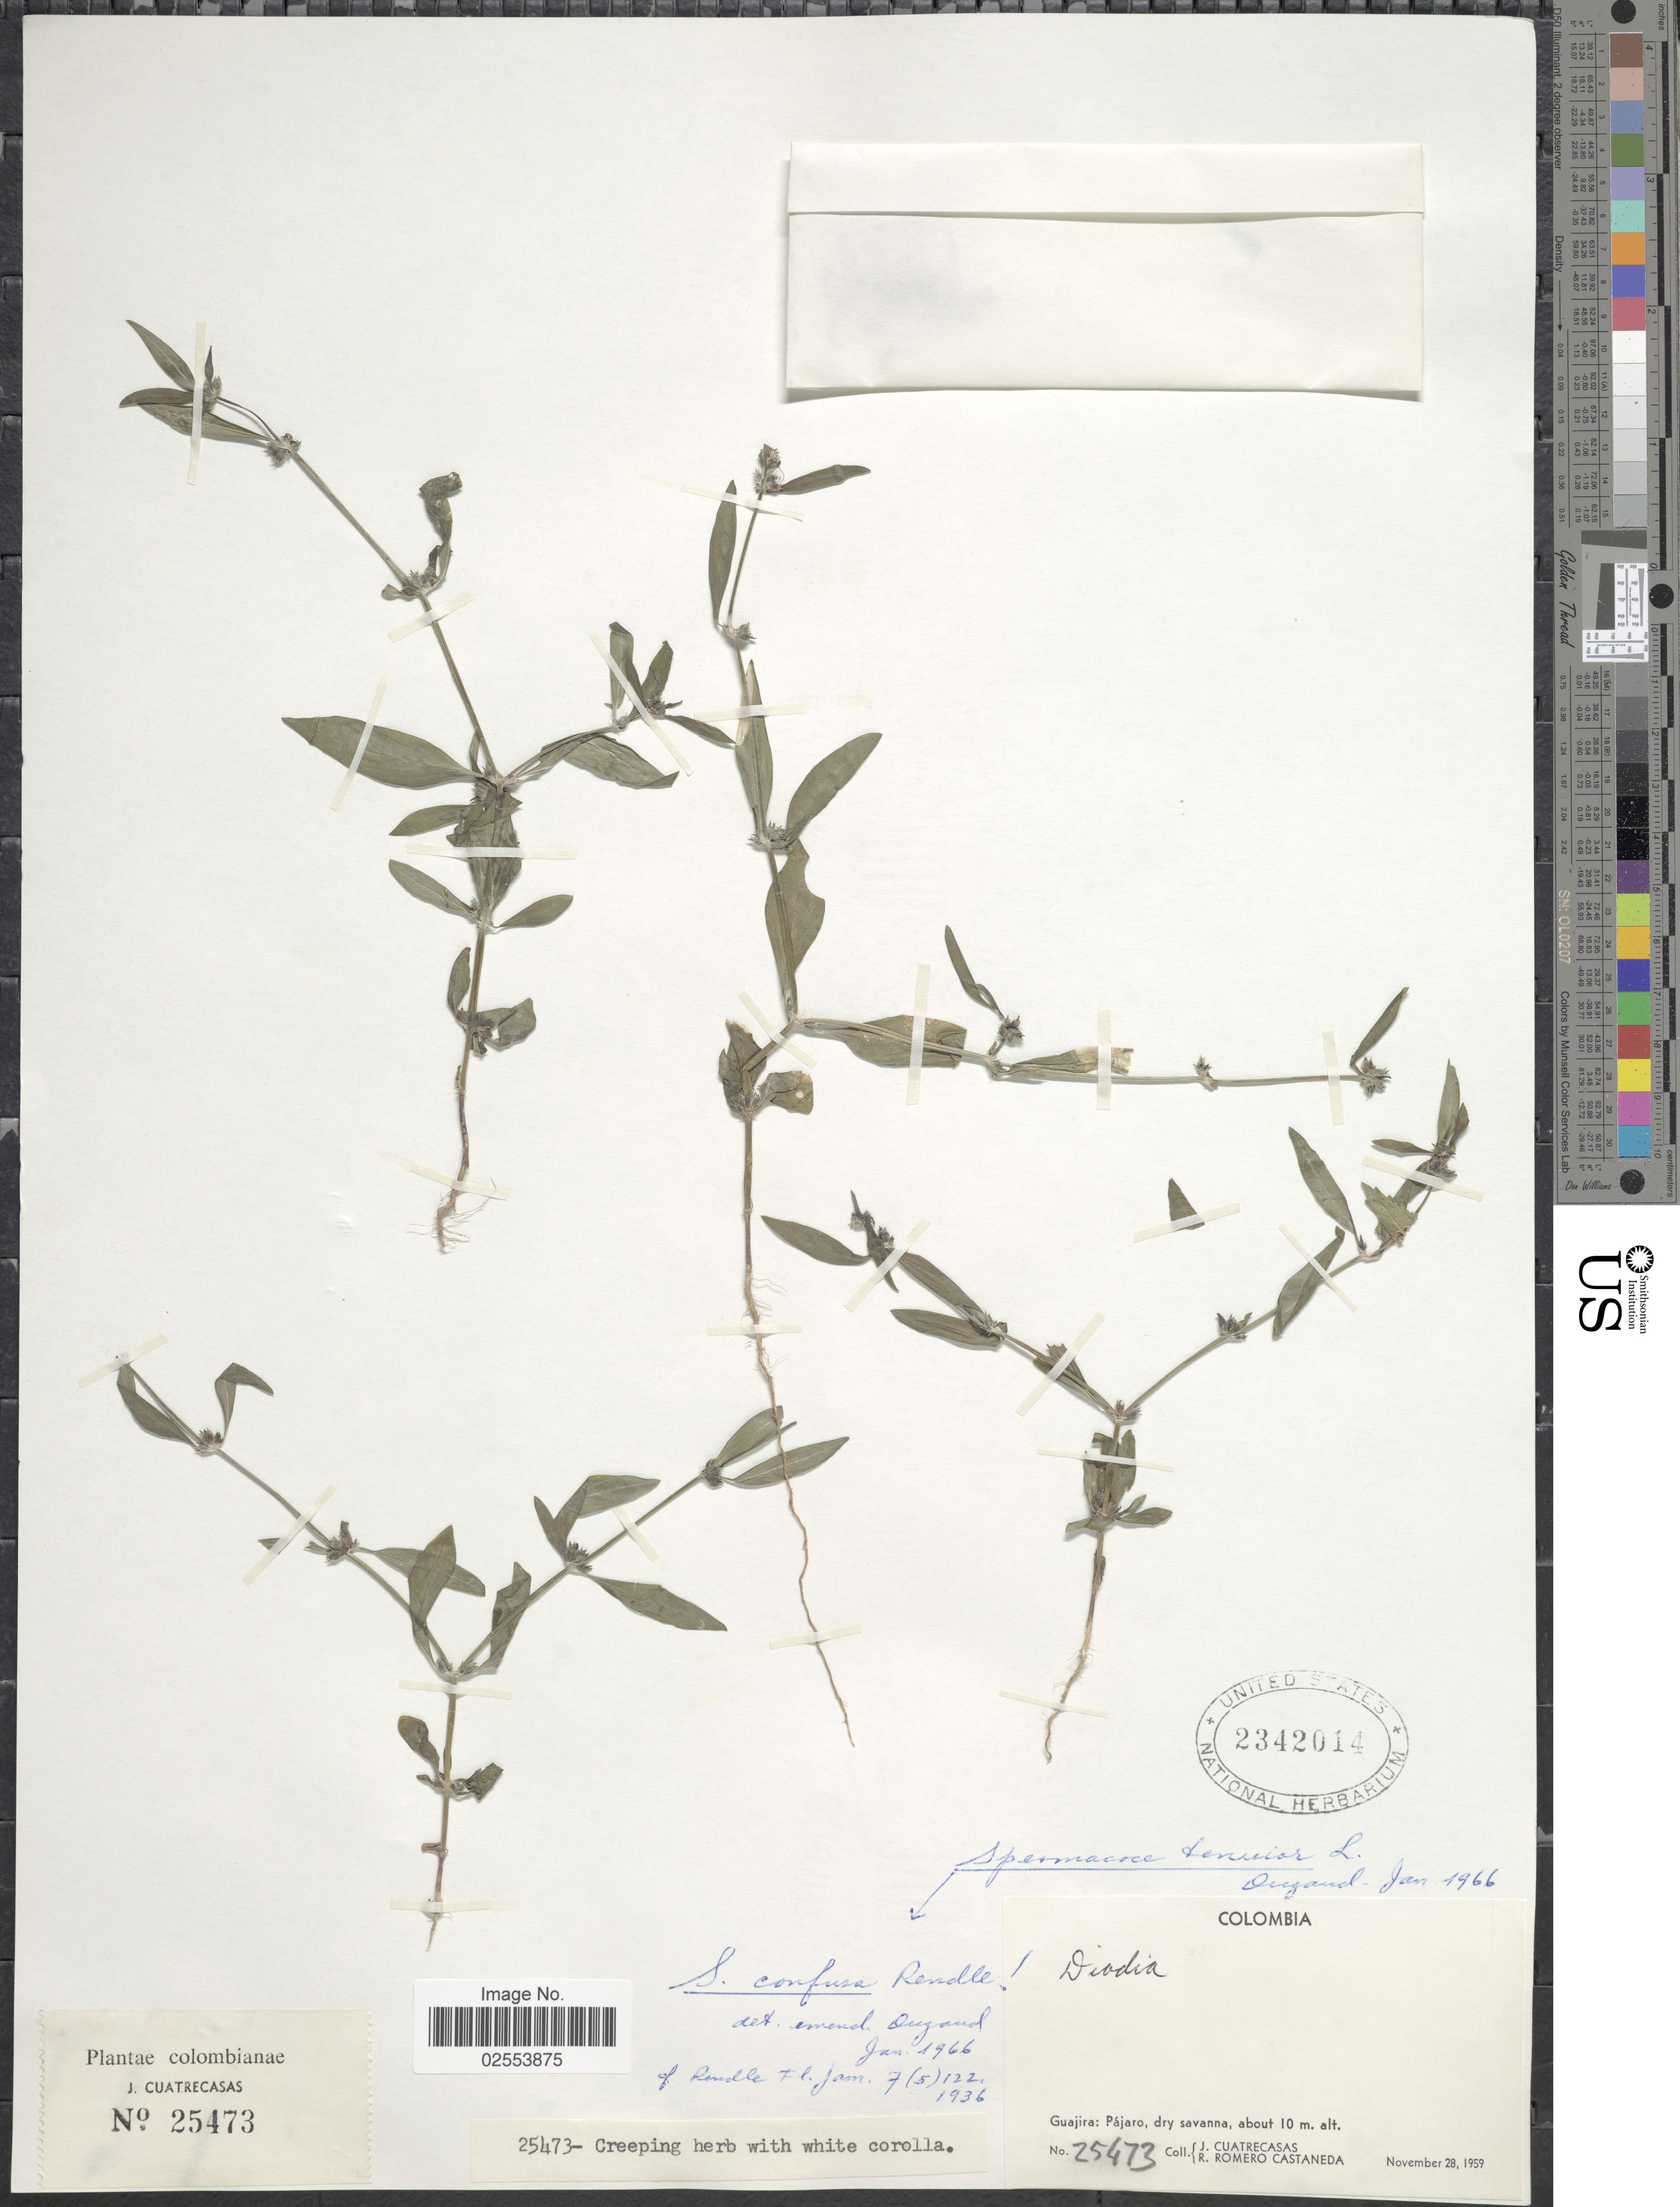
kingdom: Plantae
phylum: Tracheophyta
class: Magnoliopsida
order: Gentianales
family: Rubiaceae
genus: Spermacoce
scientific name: Spermacoce confusa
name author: Rendle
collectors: J. Cuatrecasas & R. Romero Castañeda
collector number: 25473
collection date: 1959-11-28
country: Colombia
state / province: La Guajira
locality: Guajira, Pajaro, dry savanna.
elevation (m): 10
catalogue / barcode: US 2342014